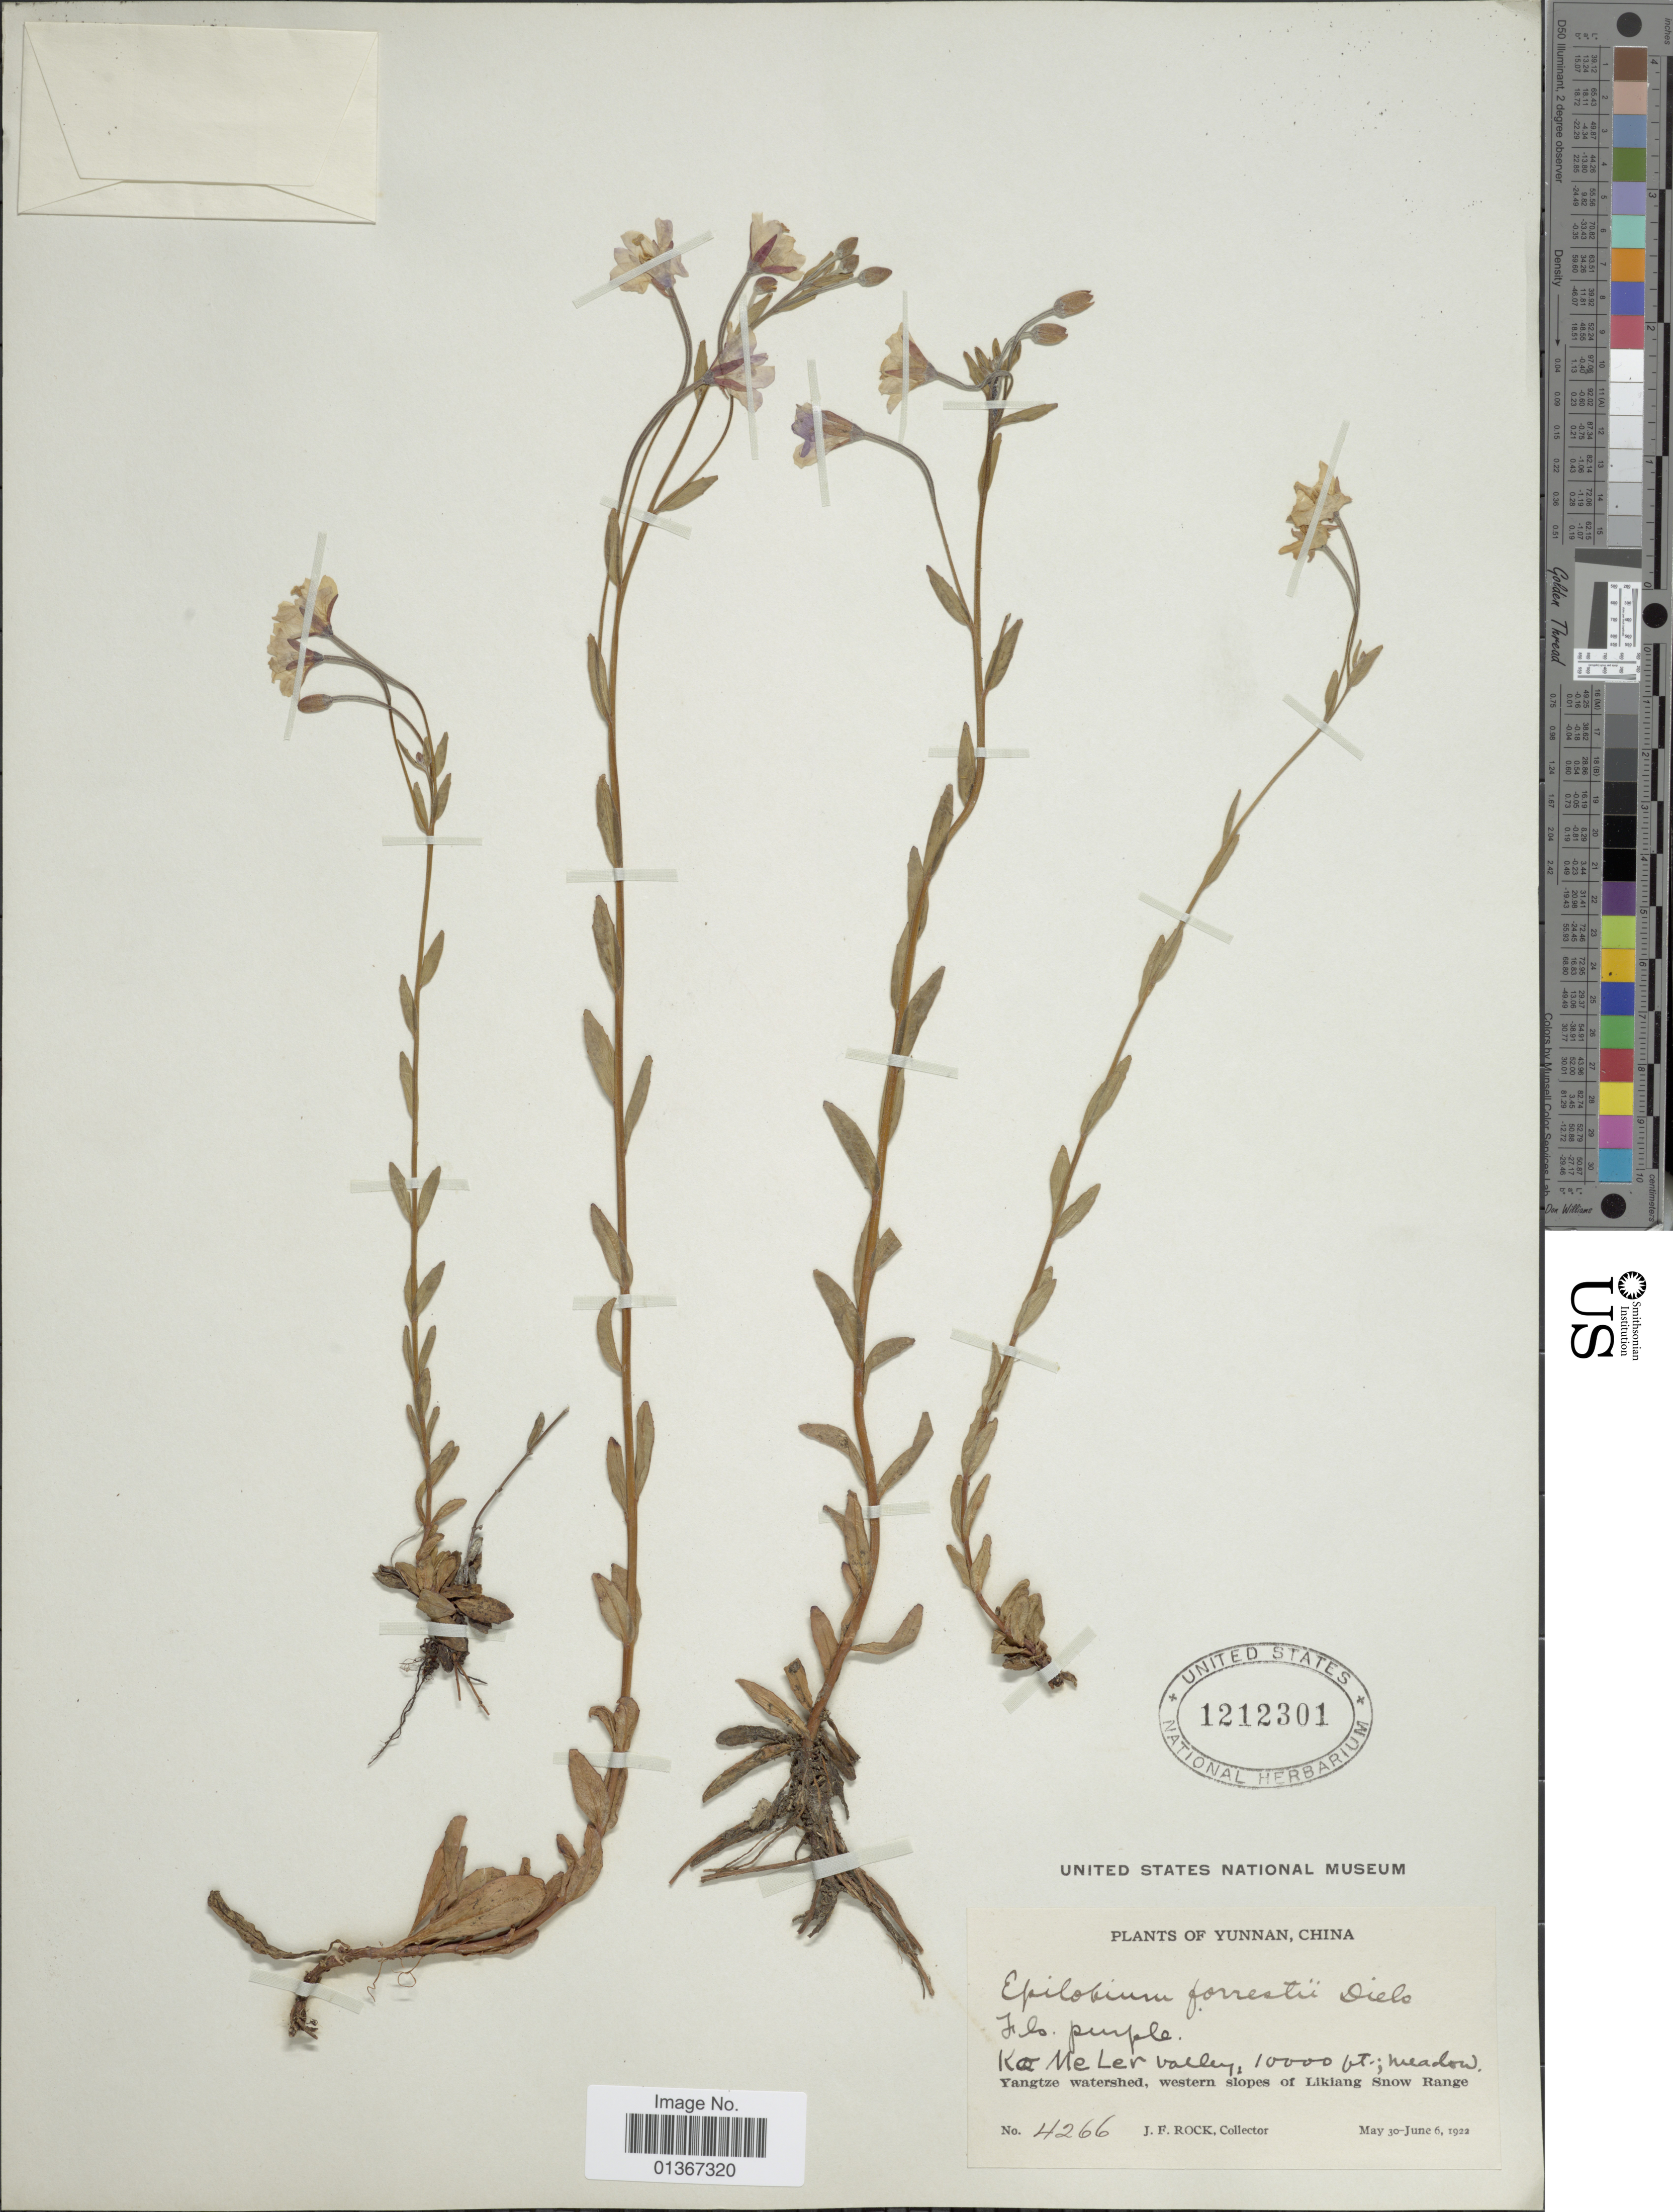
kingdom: Plantae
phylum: Tracheophyta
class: Magnoliopsida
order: Myrtales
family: Onagraceae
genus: Epilobium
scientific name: Epilobium blinii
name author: H. Lév.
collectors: J. Rock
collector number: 4266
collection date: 1922-05-30/1922-06-06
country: China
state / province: Yunnan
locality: Ko Me Ler valley. Yangtze watershed, western slopes of Likiang Snow Range.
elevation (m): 3048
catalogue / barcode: US 1212301